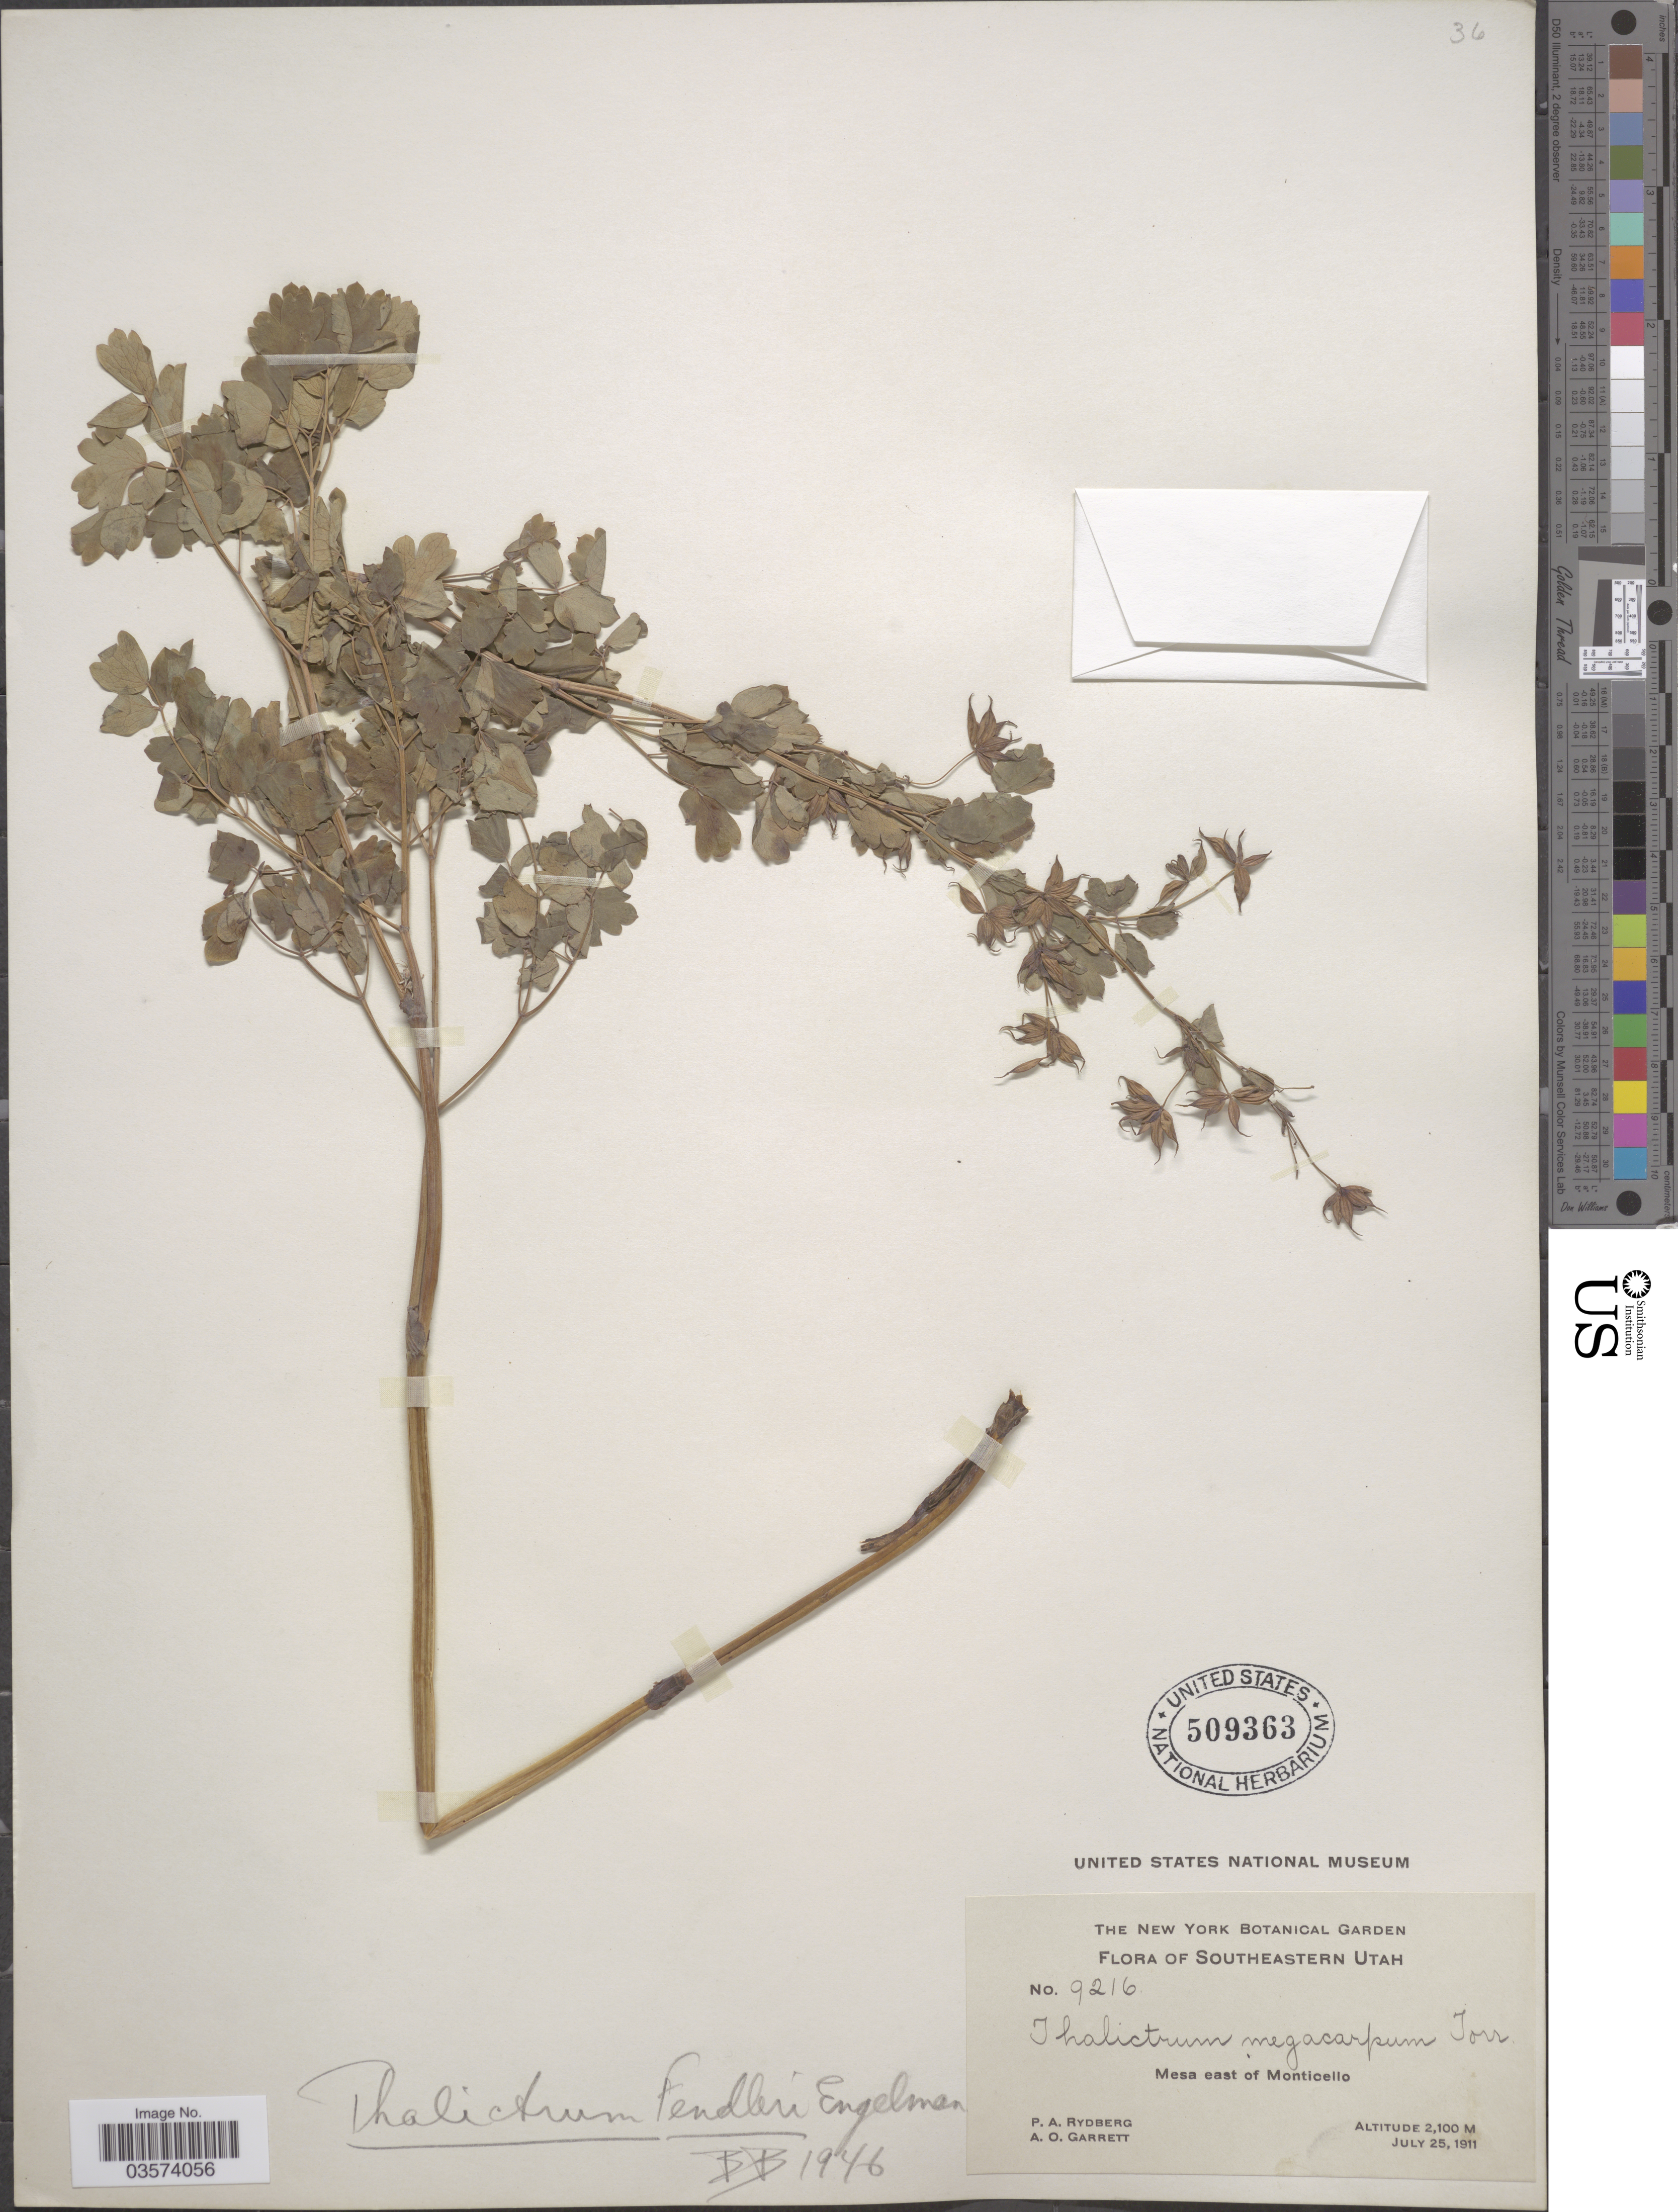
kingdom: Plantae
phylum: Tracheophyta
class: Magnoliopsida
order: Ranunculales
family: Ranunculaceae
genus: Thalictrum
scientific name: Thalictrum fendleri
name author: Engelm. ex A. Gray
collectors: P. A. Rydberg & A. O. Garrett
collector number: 9216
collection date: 1911-07-25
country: United States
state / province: Utah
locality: Southeastern Utah. Mesa east of Monticello.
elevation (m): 2100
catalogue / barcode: US 509363